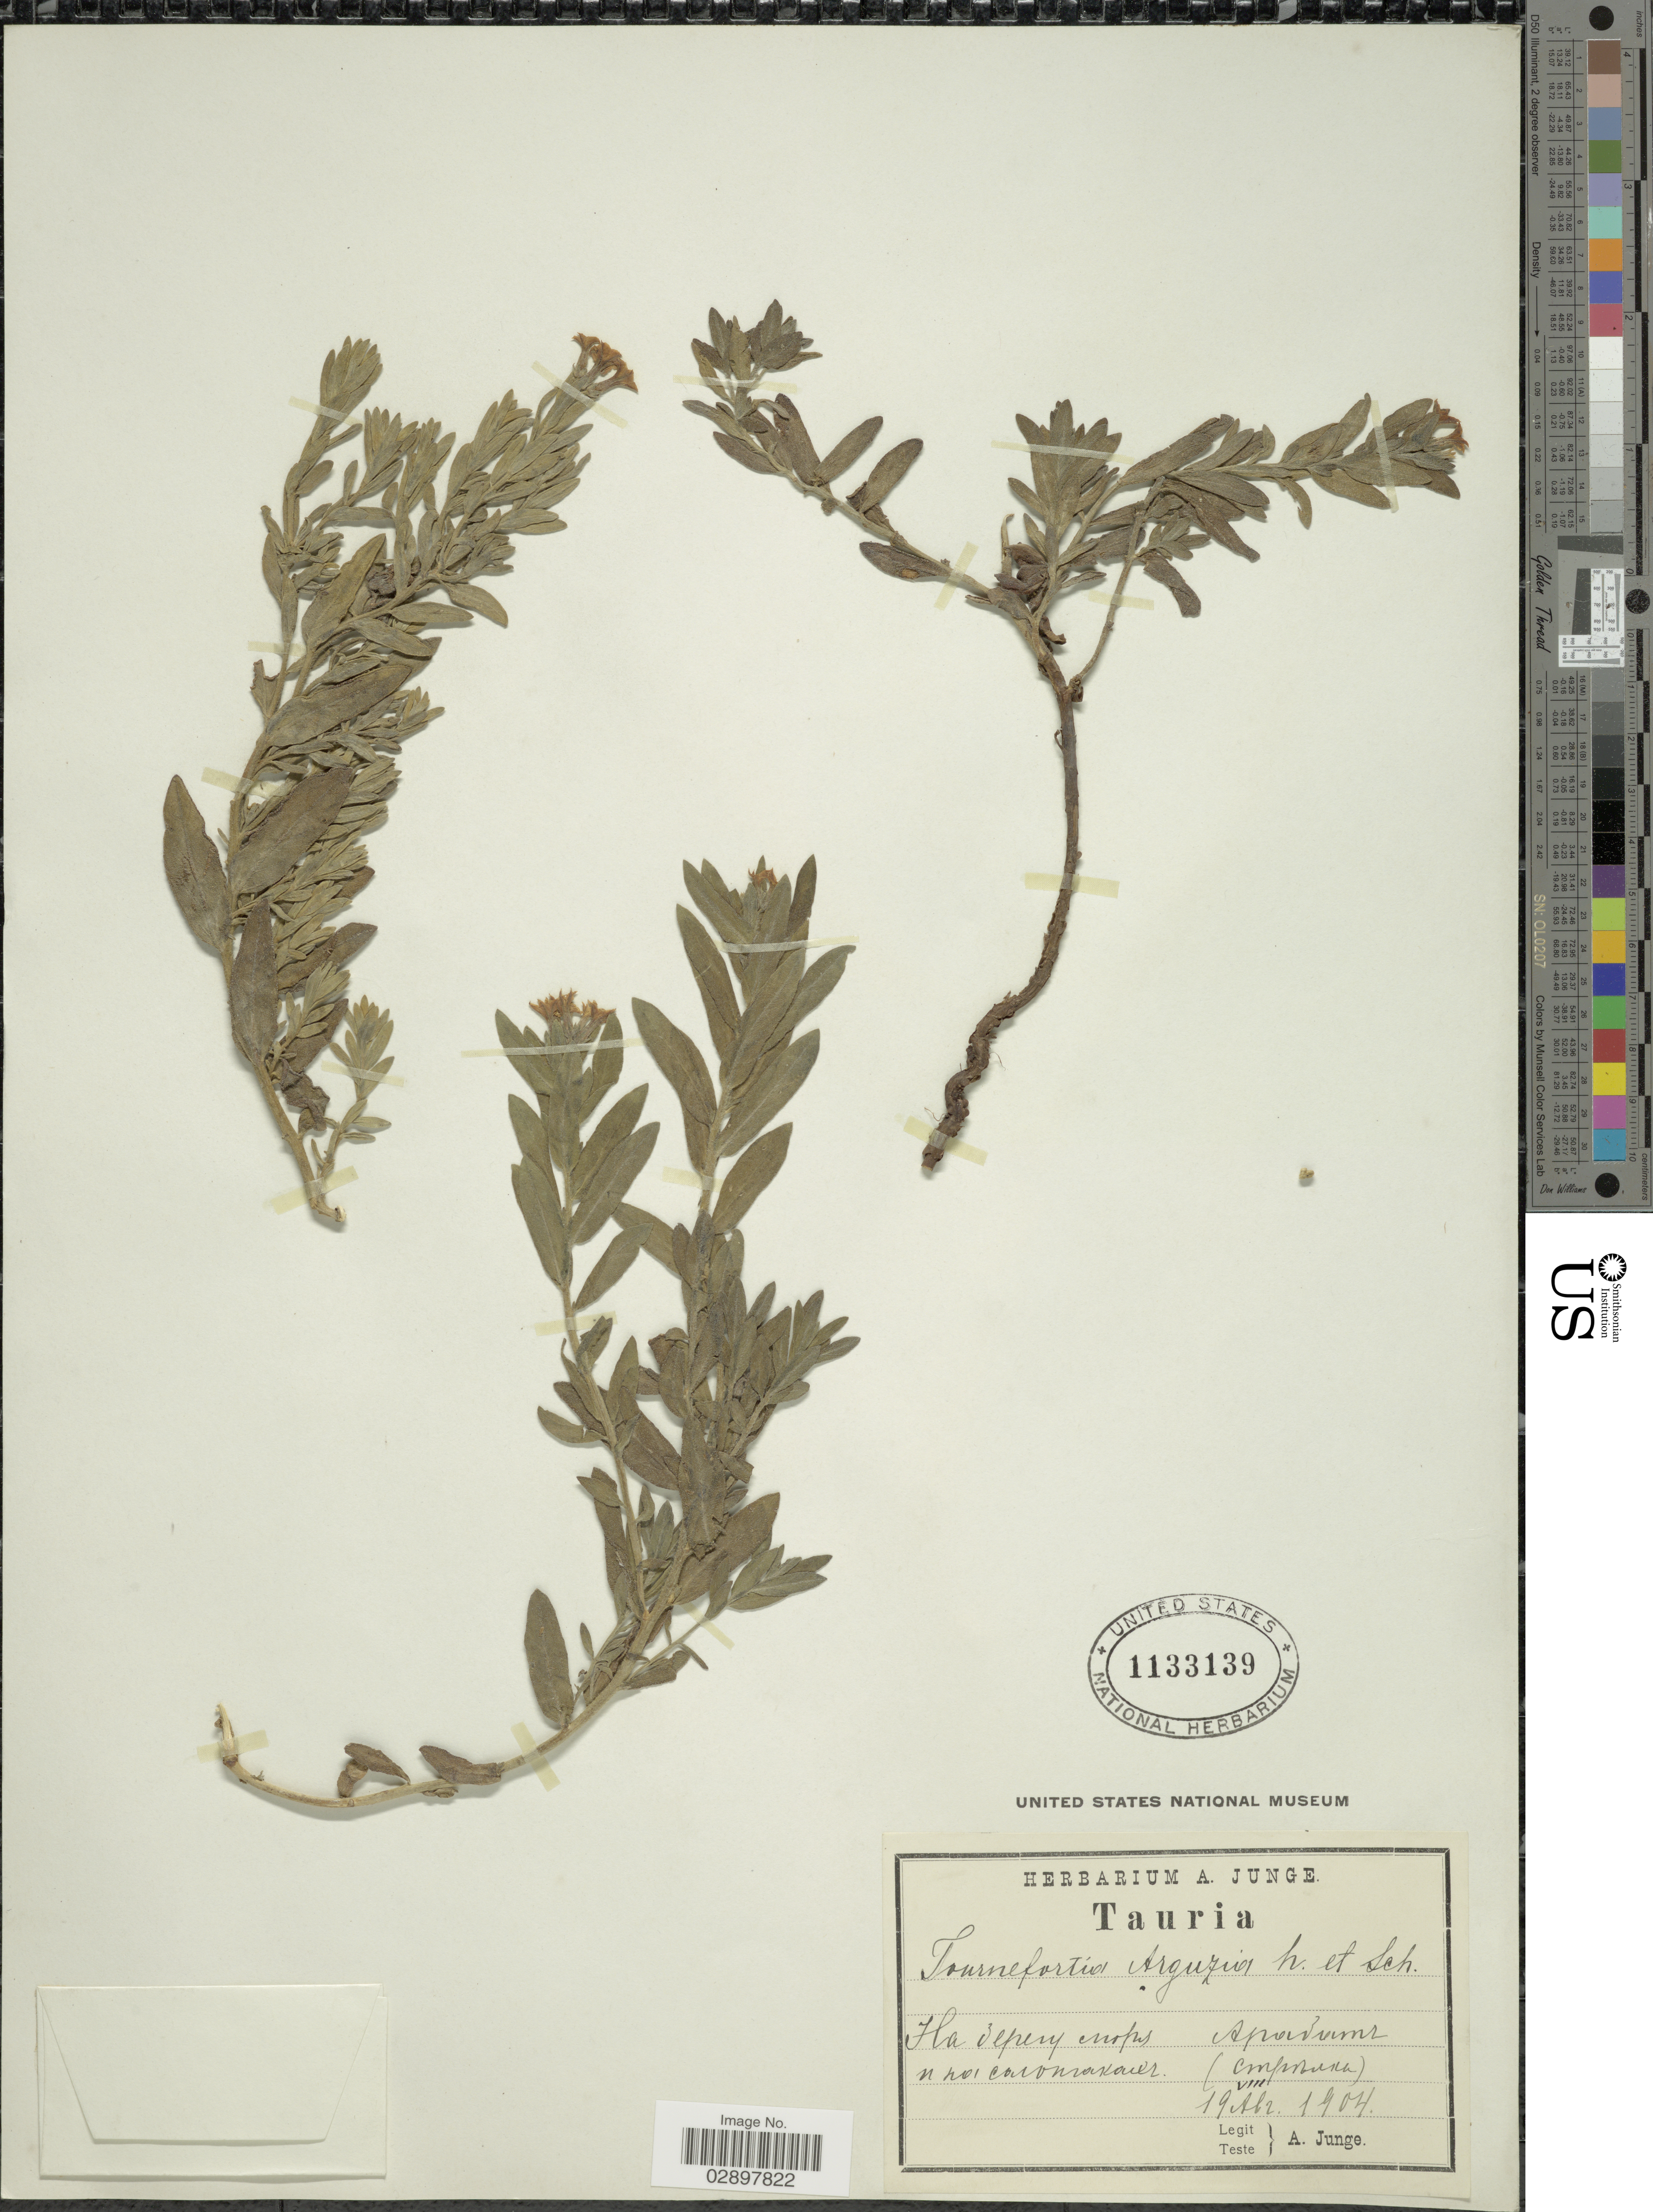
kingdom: Plantae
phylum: Tracheophyta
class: Magnoliopsida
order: Boraginales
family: Heliotropiaceae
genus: Tournefortia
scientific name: Tournefortia arguzia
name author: Roem. & Schult.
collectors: A. Junge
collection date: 1904-04-19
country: Ukraine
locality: Tauria. [illegible text].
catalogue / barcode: US 1133139